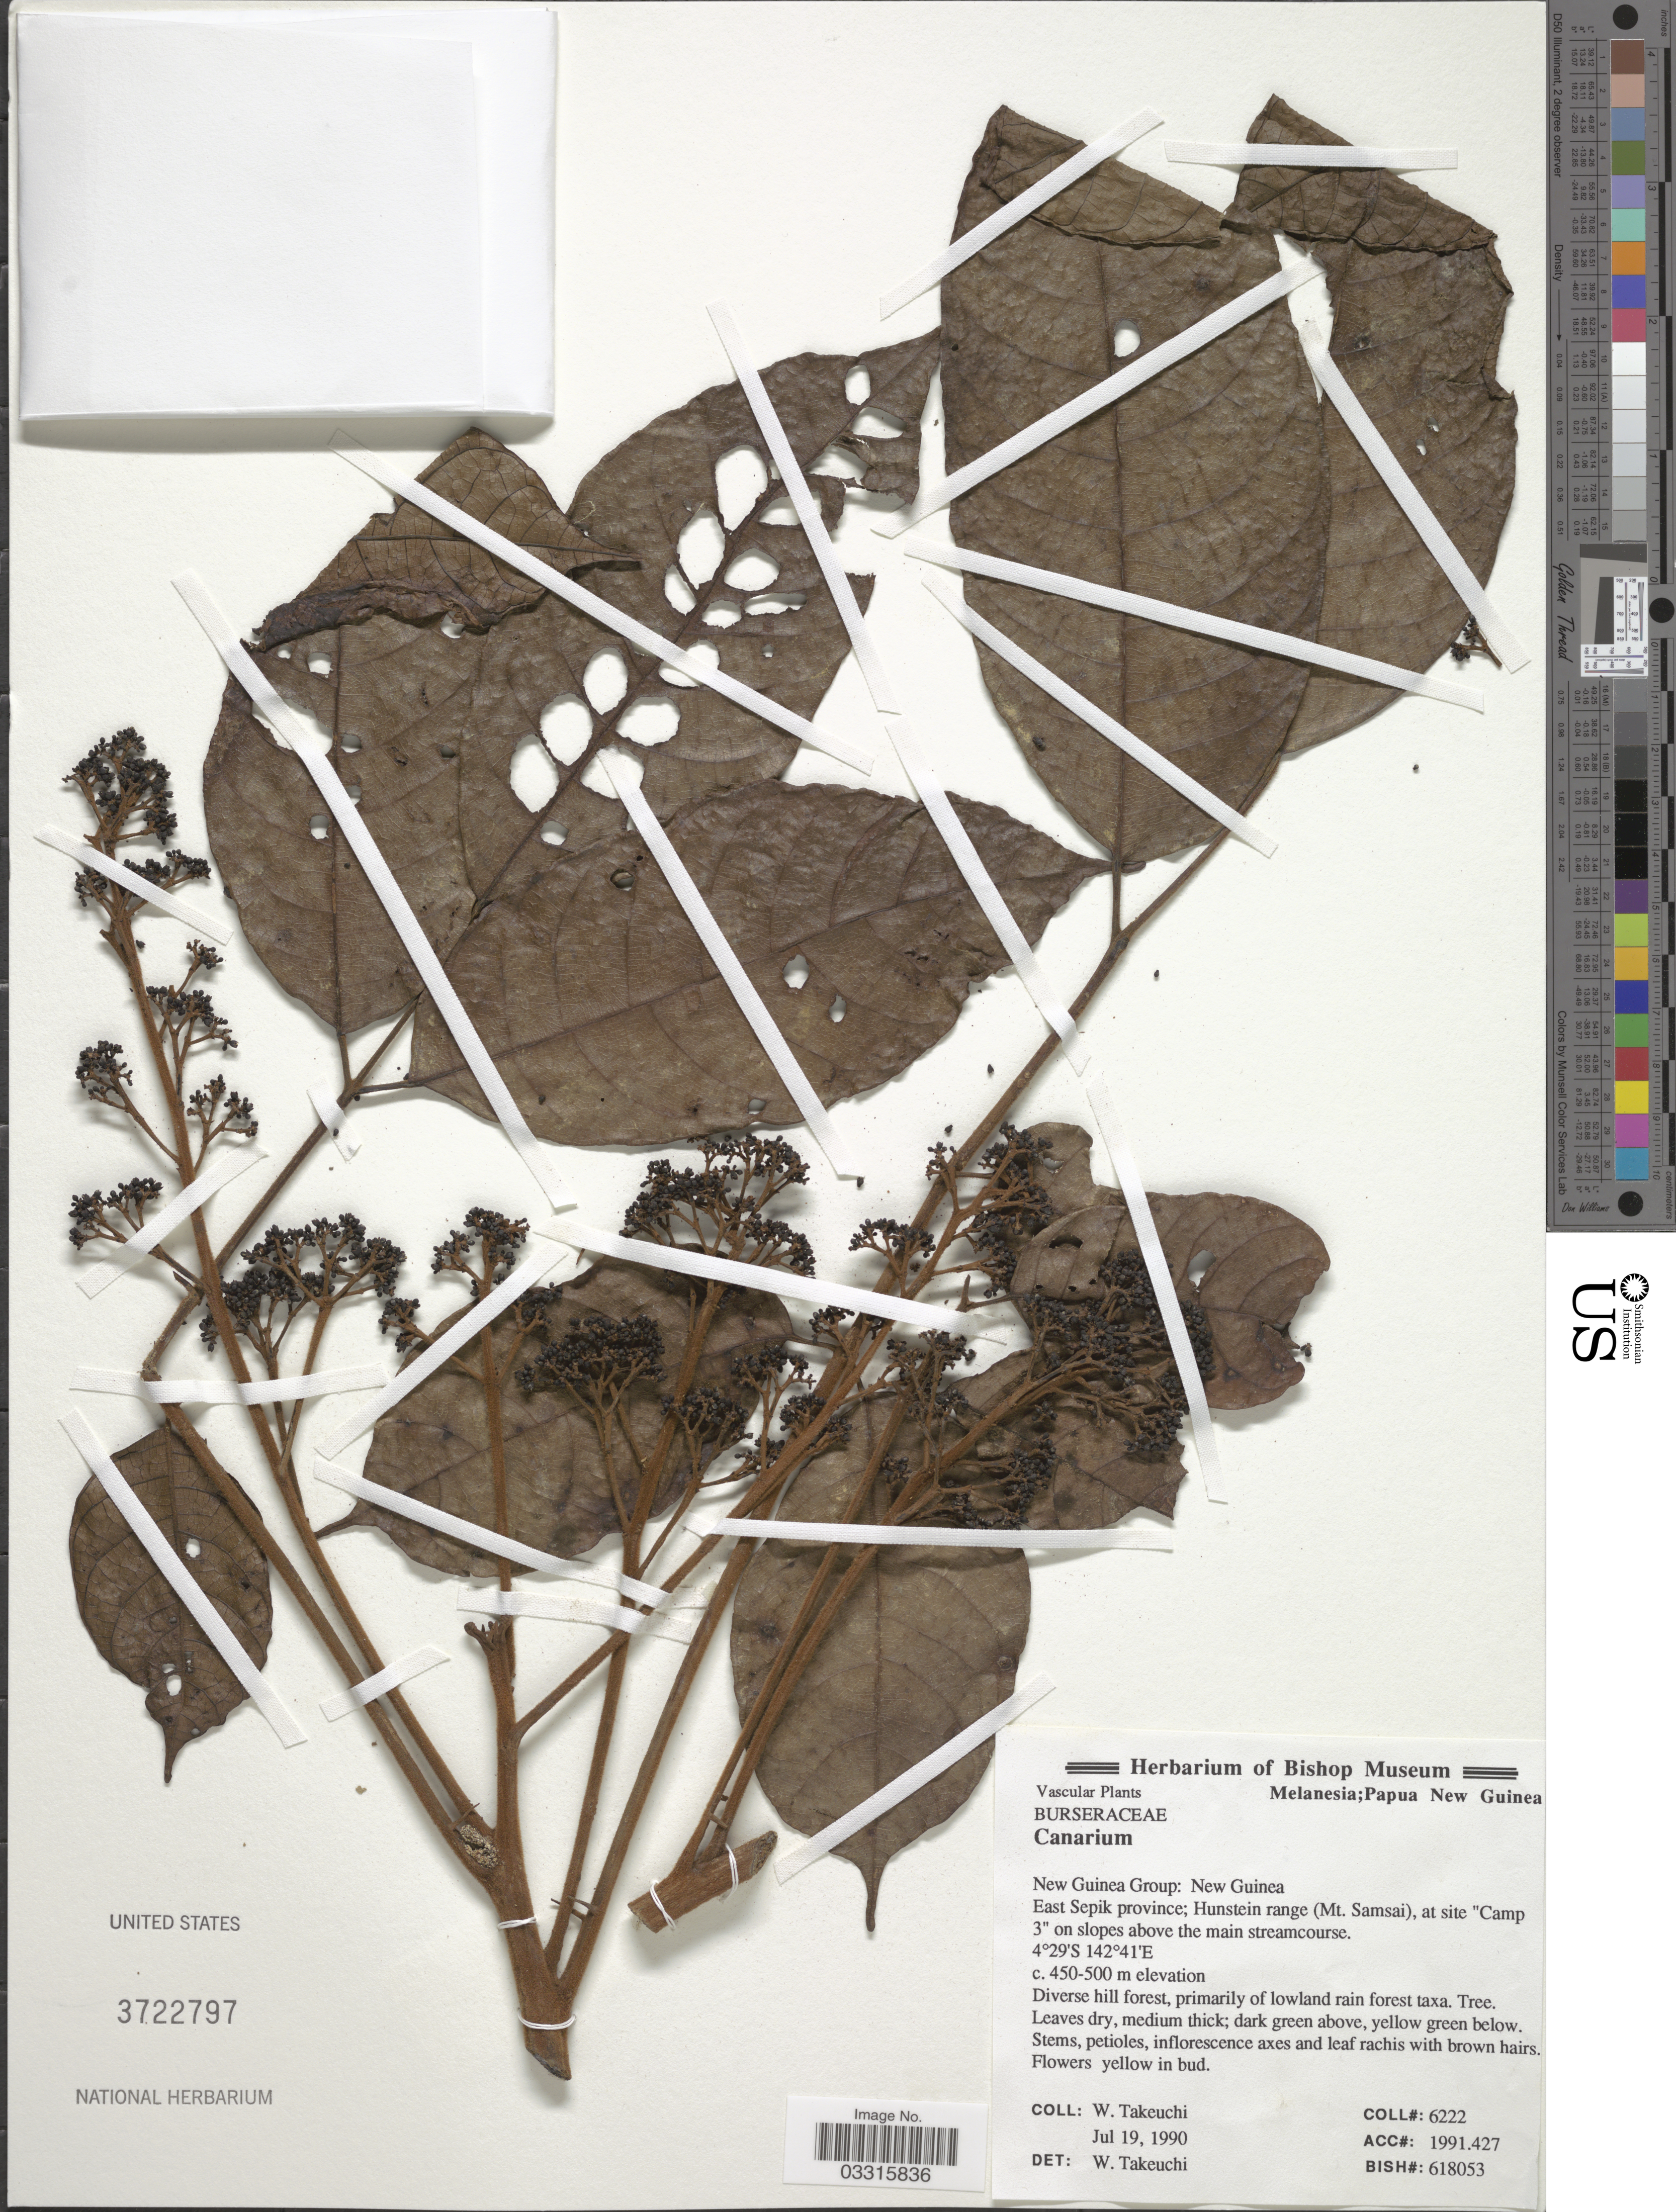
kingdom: Plantae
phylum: Tracheophyta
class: Magnoliopsida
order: Sapindales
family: Burseraceae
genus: Canarium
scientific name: Canarium sp.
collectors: W. Takeuchi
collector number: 6222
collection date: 1990-07-19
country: Papua New Guinea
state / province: East Sepik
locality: New Guinea Group: New Guinea. Hunstein range (Mt. Samsai), at site "Camp 3" on slopes above the main streamcourse.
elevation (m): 450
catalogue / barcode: US 3722797